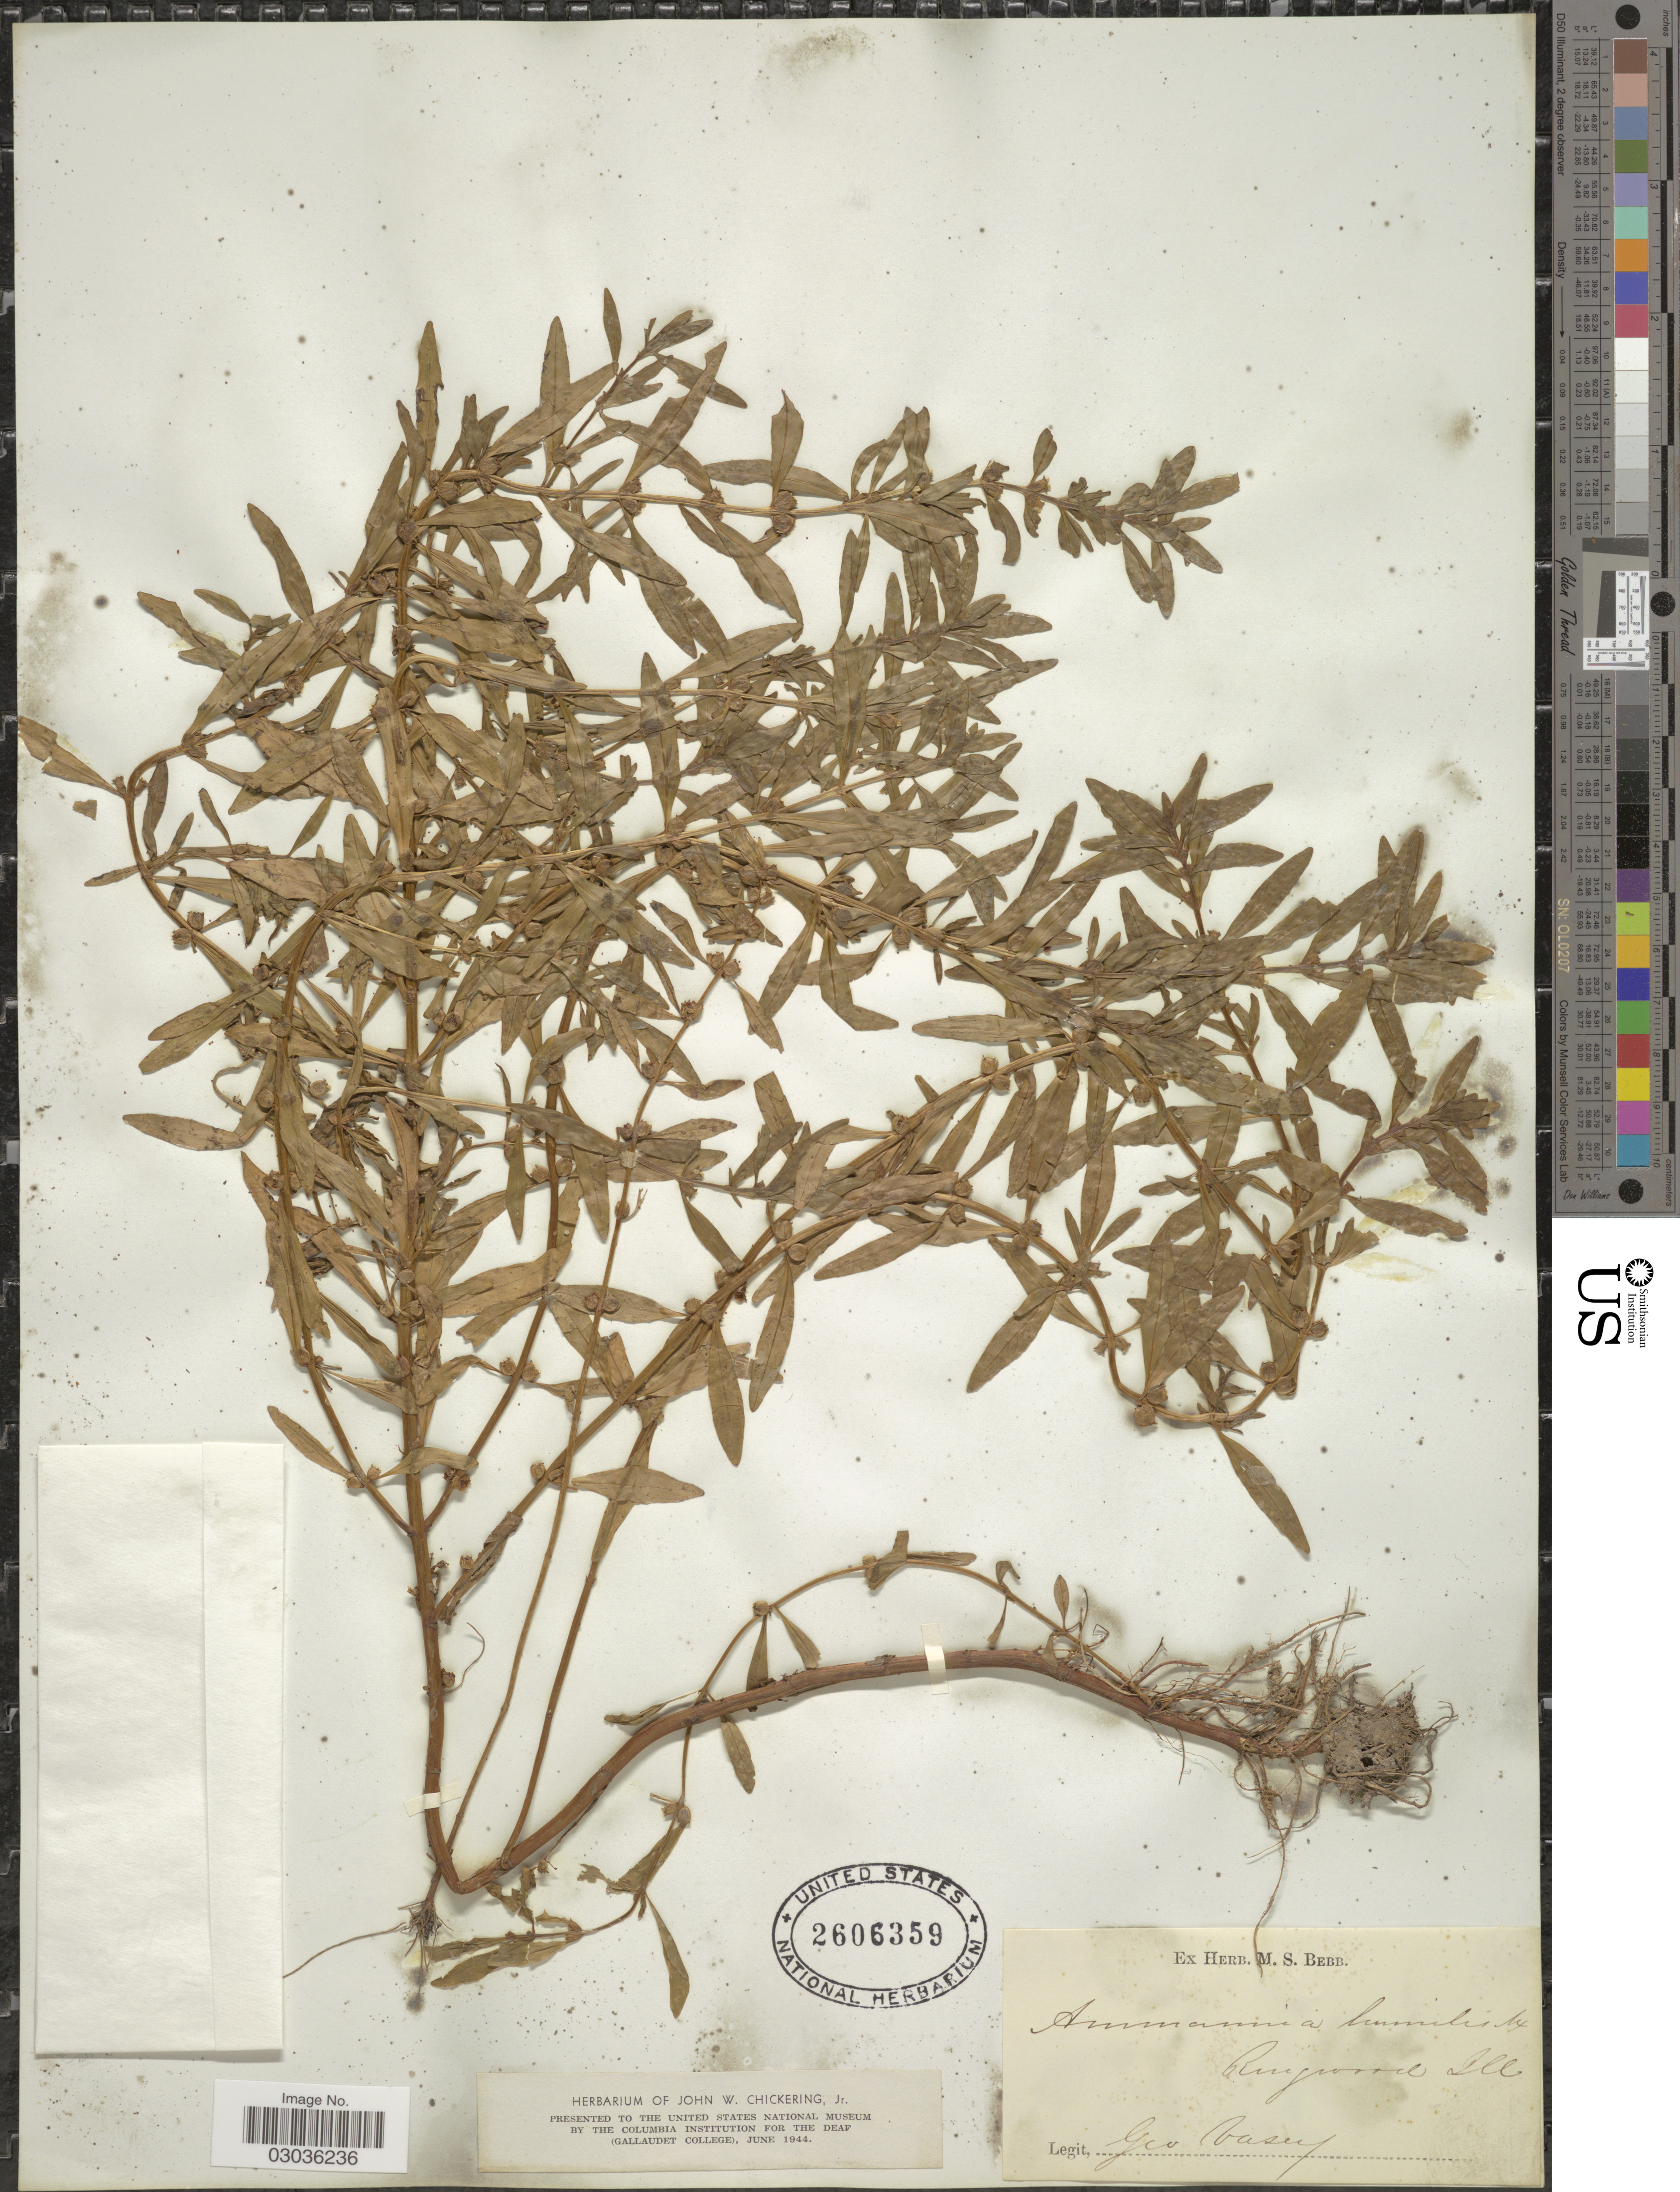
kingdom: Plantae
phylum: Tracheophyta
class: Magnoliopsida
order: Myrtales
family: Lythraceae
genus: Rotala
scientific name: Rotala ramosior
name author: (L.) Koehne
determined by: Strong, Mark T., (BOT), Smithsonian Institution - National Museum of Natural History (UNITED STATES)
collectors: G. Vasey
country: United States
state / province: Illinois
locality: Ringwood.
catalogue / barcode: US 2606359